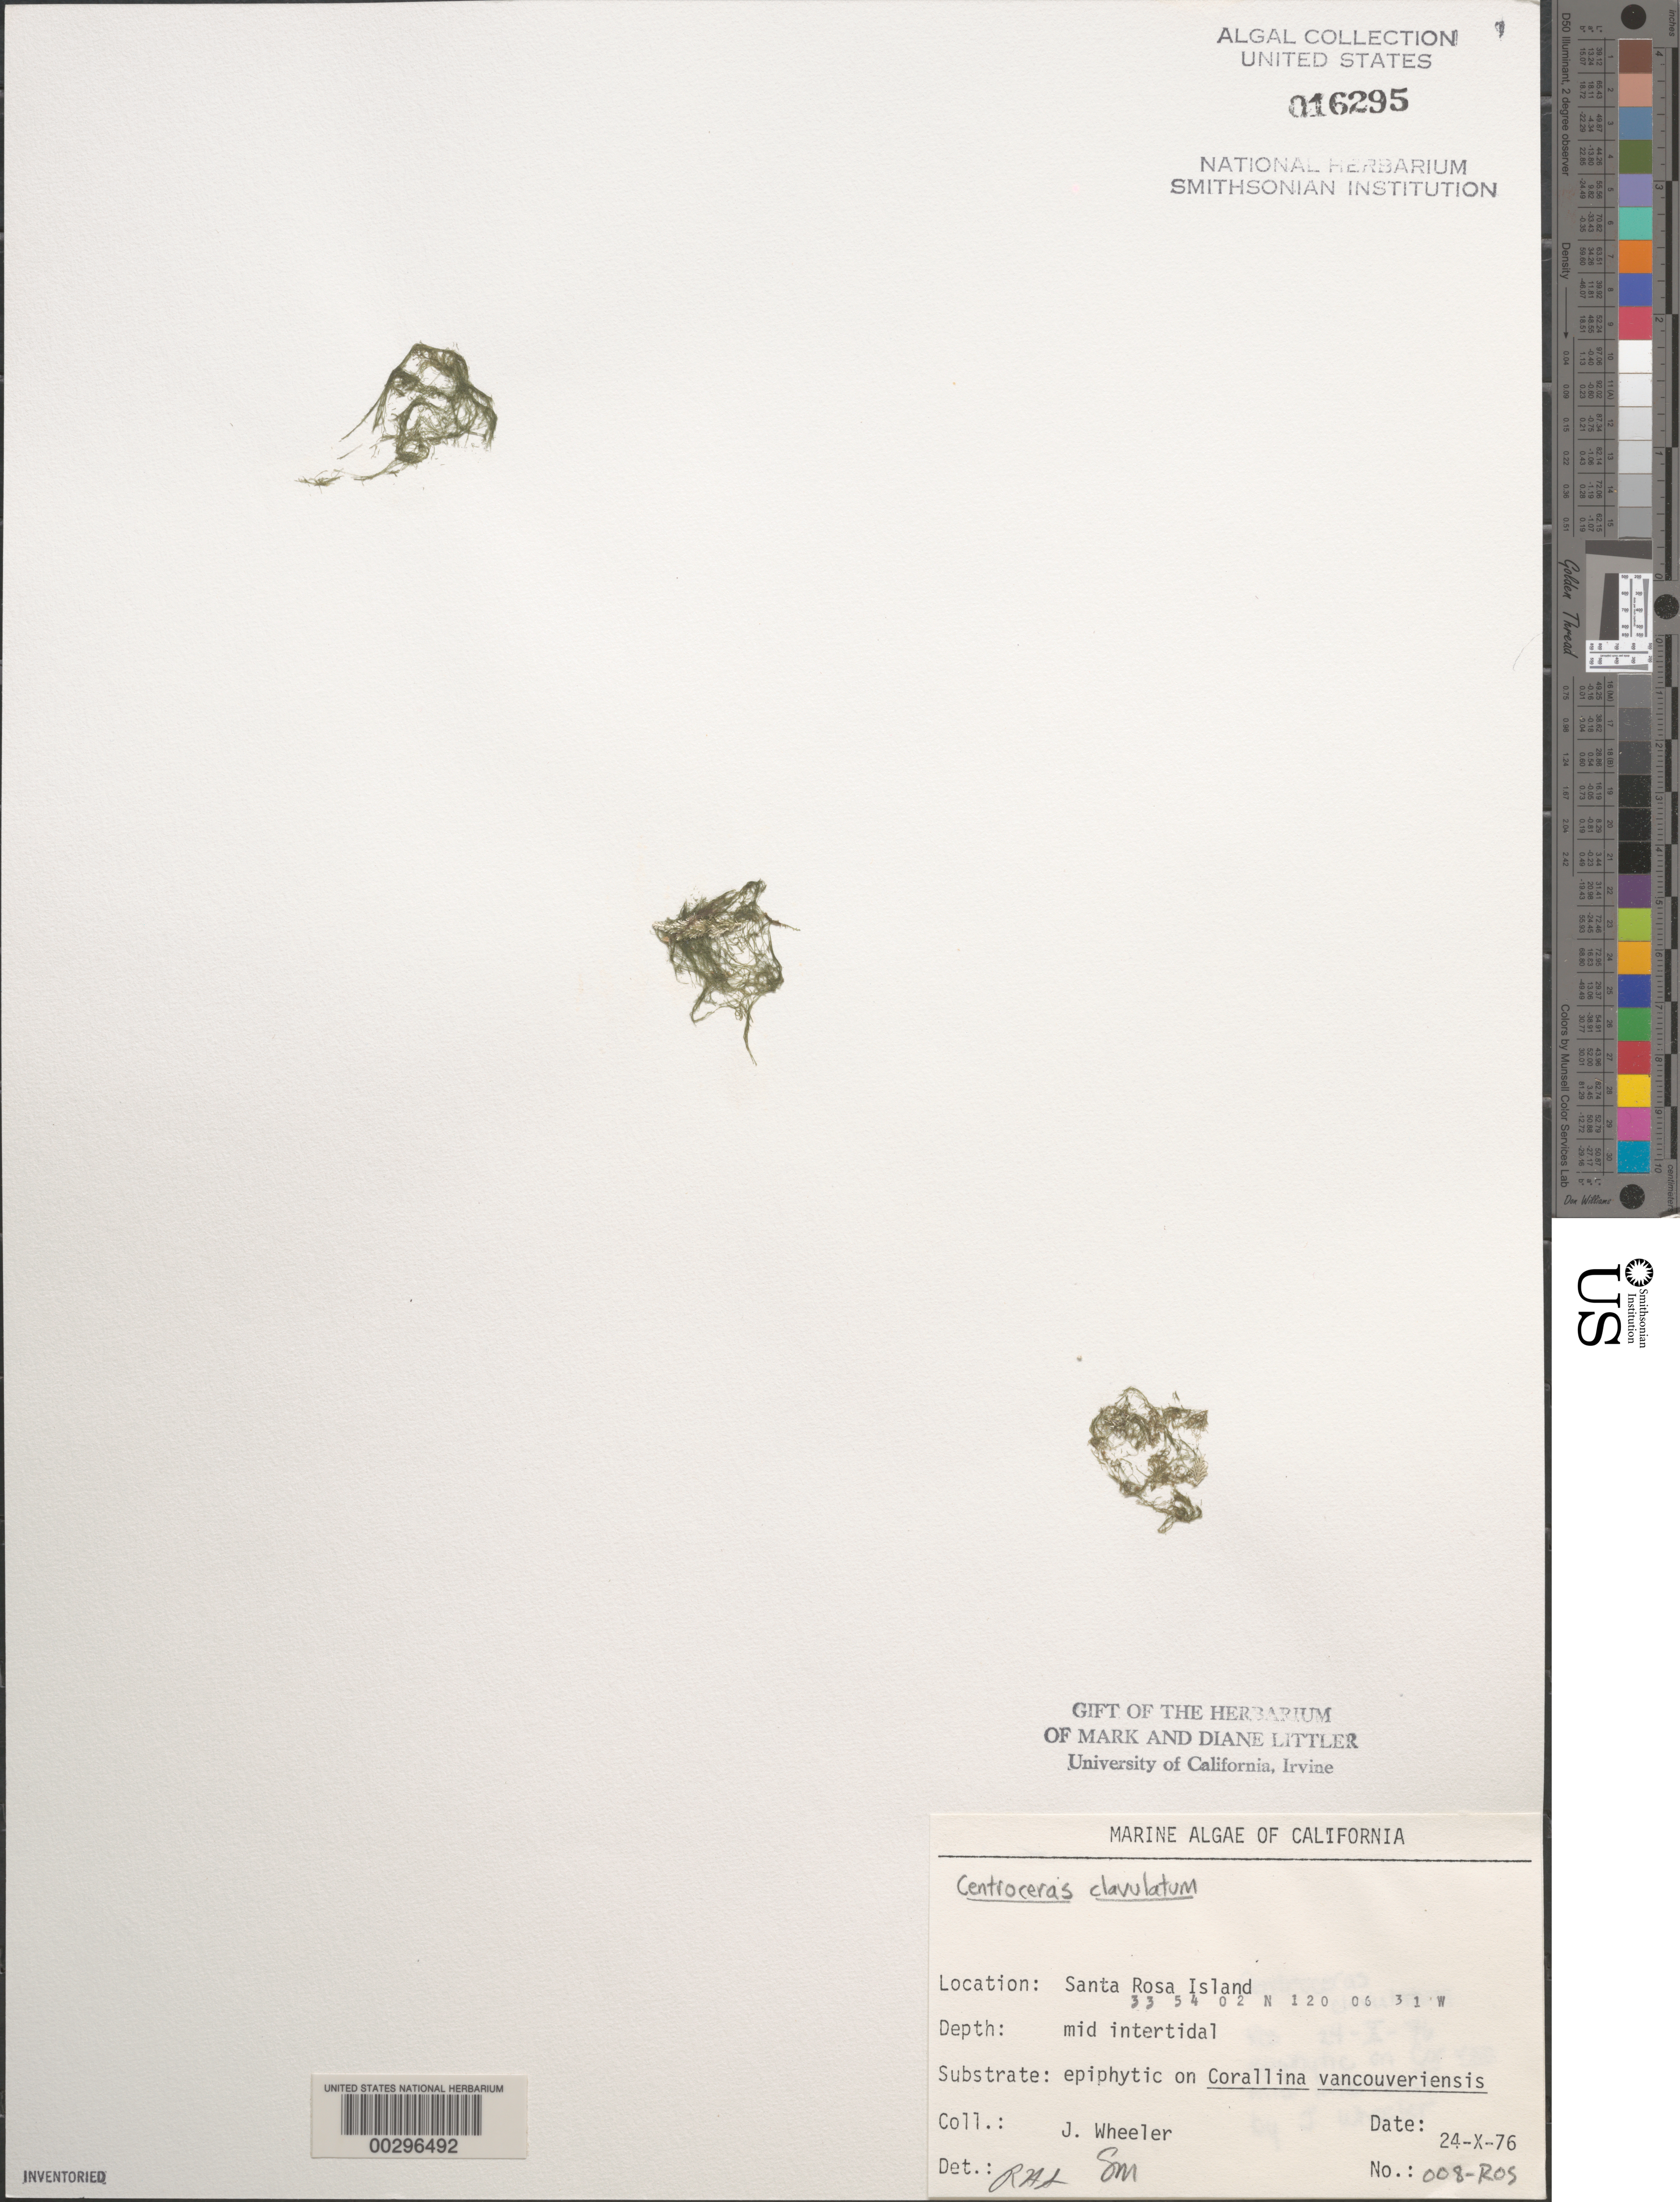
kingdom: Plantae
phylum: Rhodophyta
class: Florideophyceae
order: Ceramiales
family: Ceramiaceae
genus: Centroceras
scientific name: Centroceras clavulatum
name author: (C. Agardh) Mont.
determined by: Sims, Robert H.; Murray, S. N.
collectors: J. L. Wheeler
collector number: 008-ros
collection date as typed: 24 Oct 1976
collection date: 1976-10-24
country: United States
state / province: California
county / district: Santa Barbara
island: Santa Rosa Island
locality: Johnson's Lee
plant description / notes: BLM-SOCALBIGHT Rocky Intertidal Survey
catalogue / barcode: US 16295